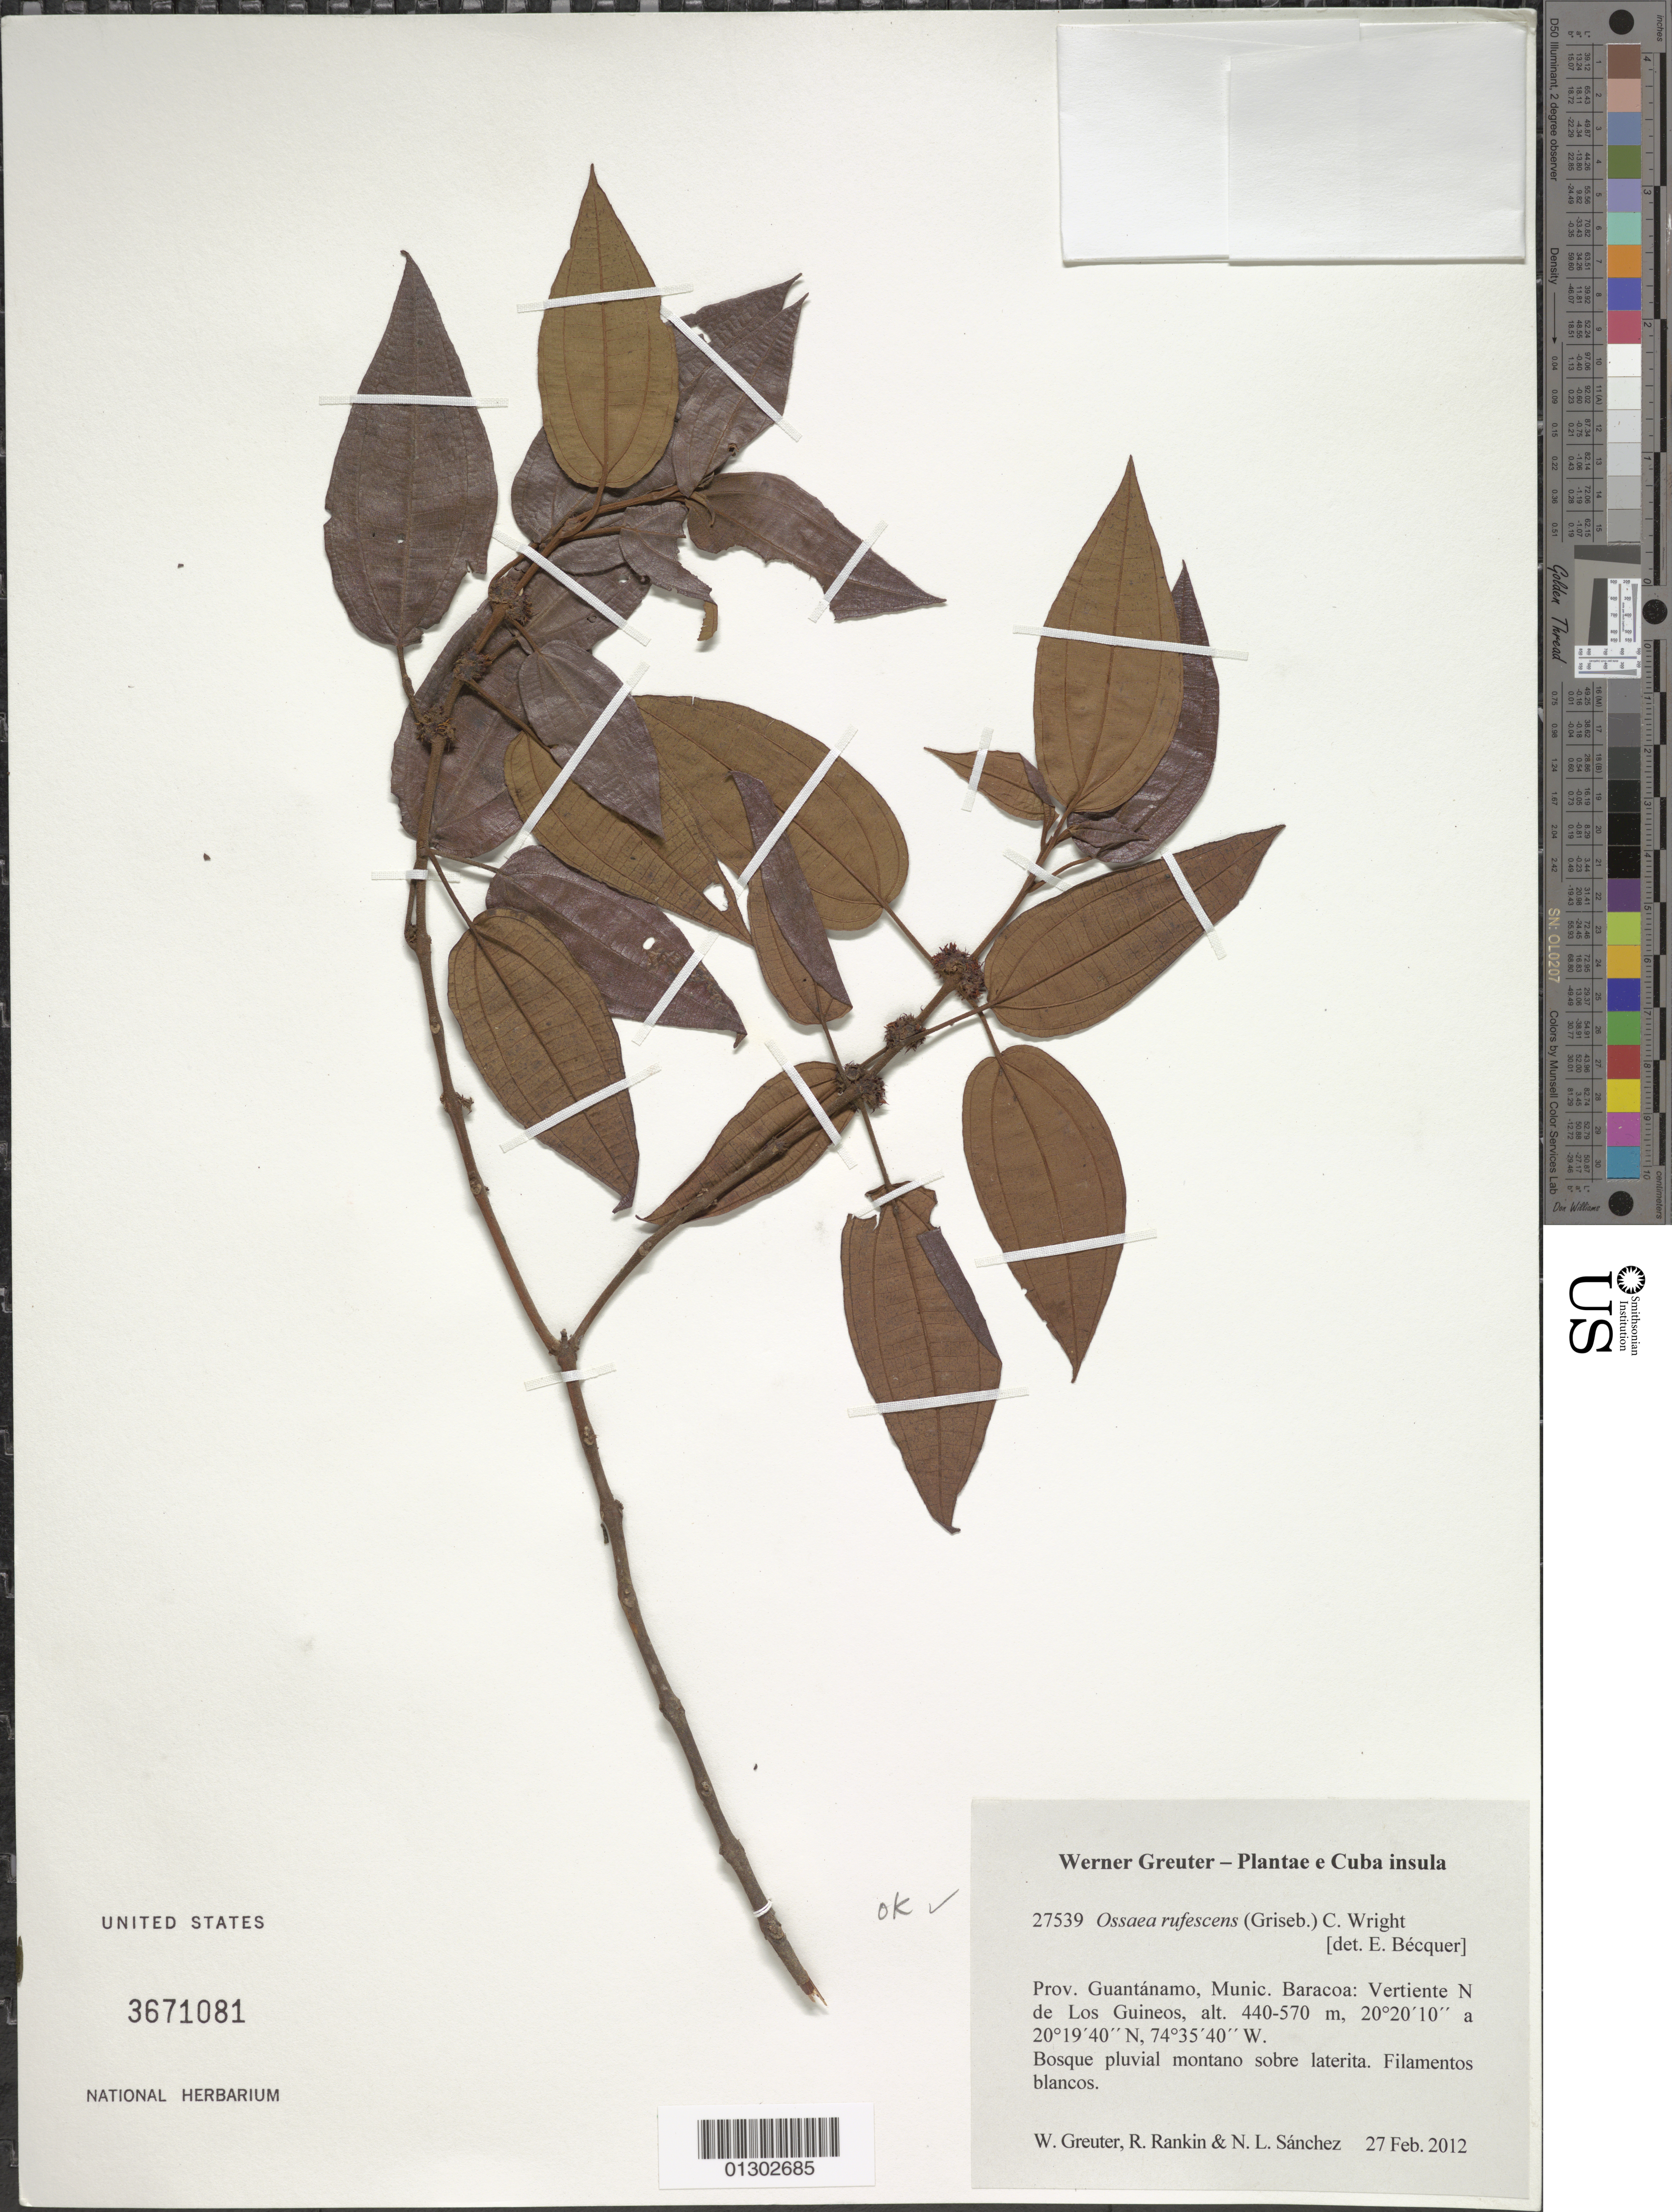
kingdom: Plantae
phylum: Tracheophyta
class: Magnoliopsida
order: Myrtales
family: Melastomataceae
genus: Ossaea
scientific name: Ossaea rufescens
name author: C. Wright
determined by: Bécquer Granados, E. R., (HAJB)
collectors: W. R. Greuter, R. Rankin Rodriguez & N. Sanchez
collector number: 27539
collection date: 2012-02-27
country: Cuba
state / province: Guantanamo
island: Cuba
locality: Munic. Baracoa; vertiente N de Los Guineos.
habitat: Bosque pluvial montano sobre laterita.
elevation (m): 440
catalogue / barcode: US 3671081